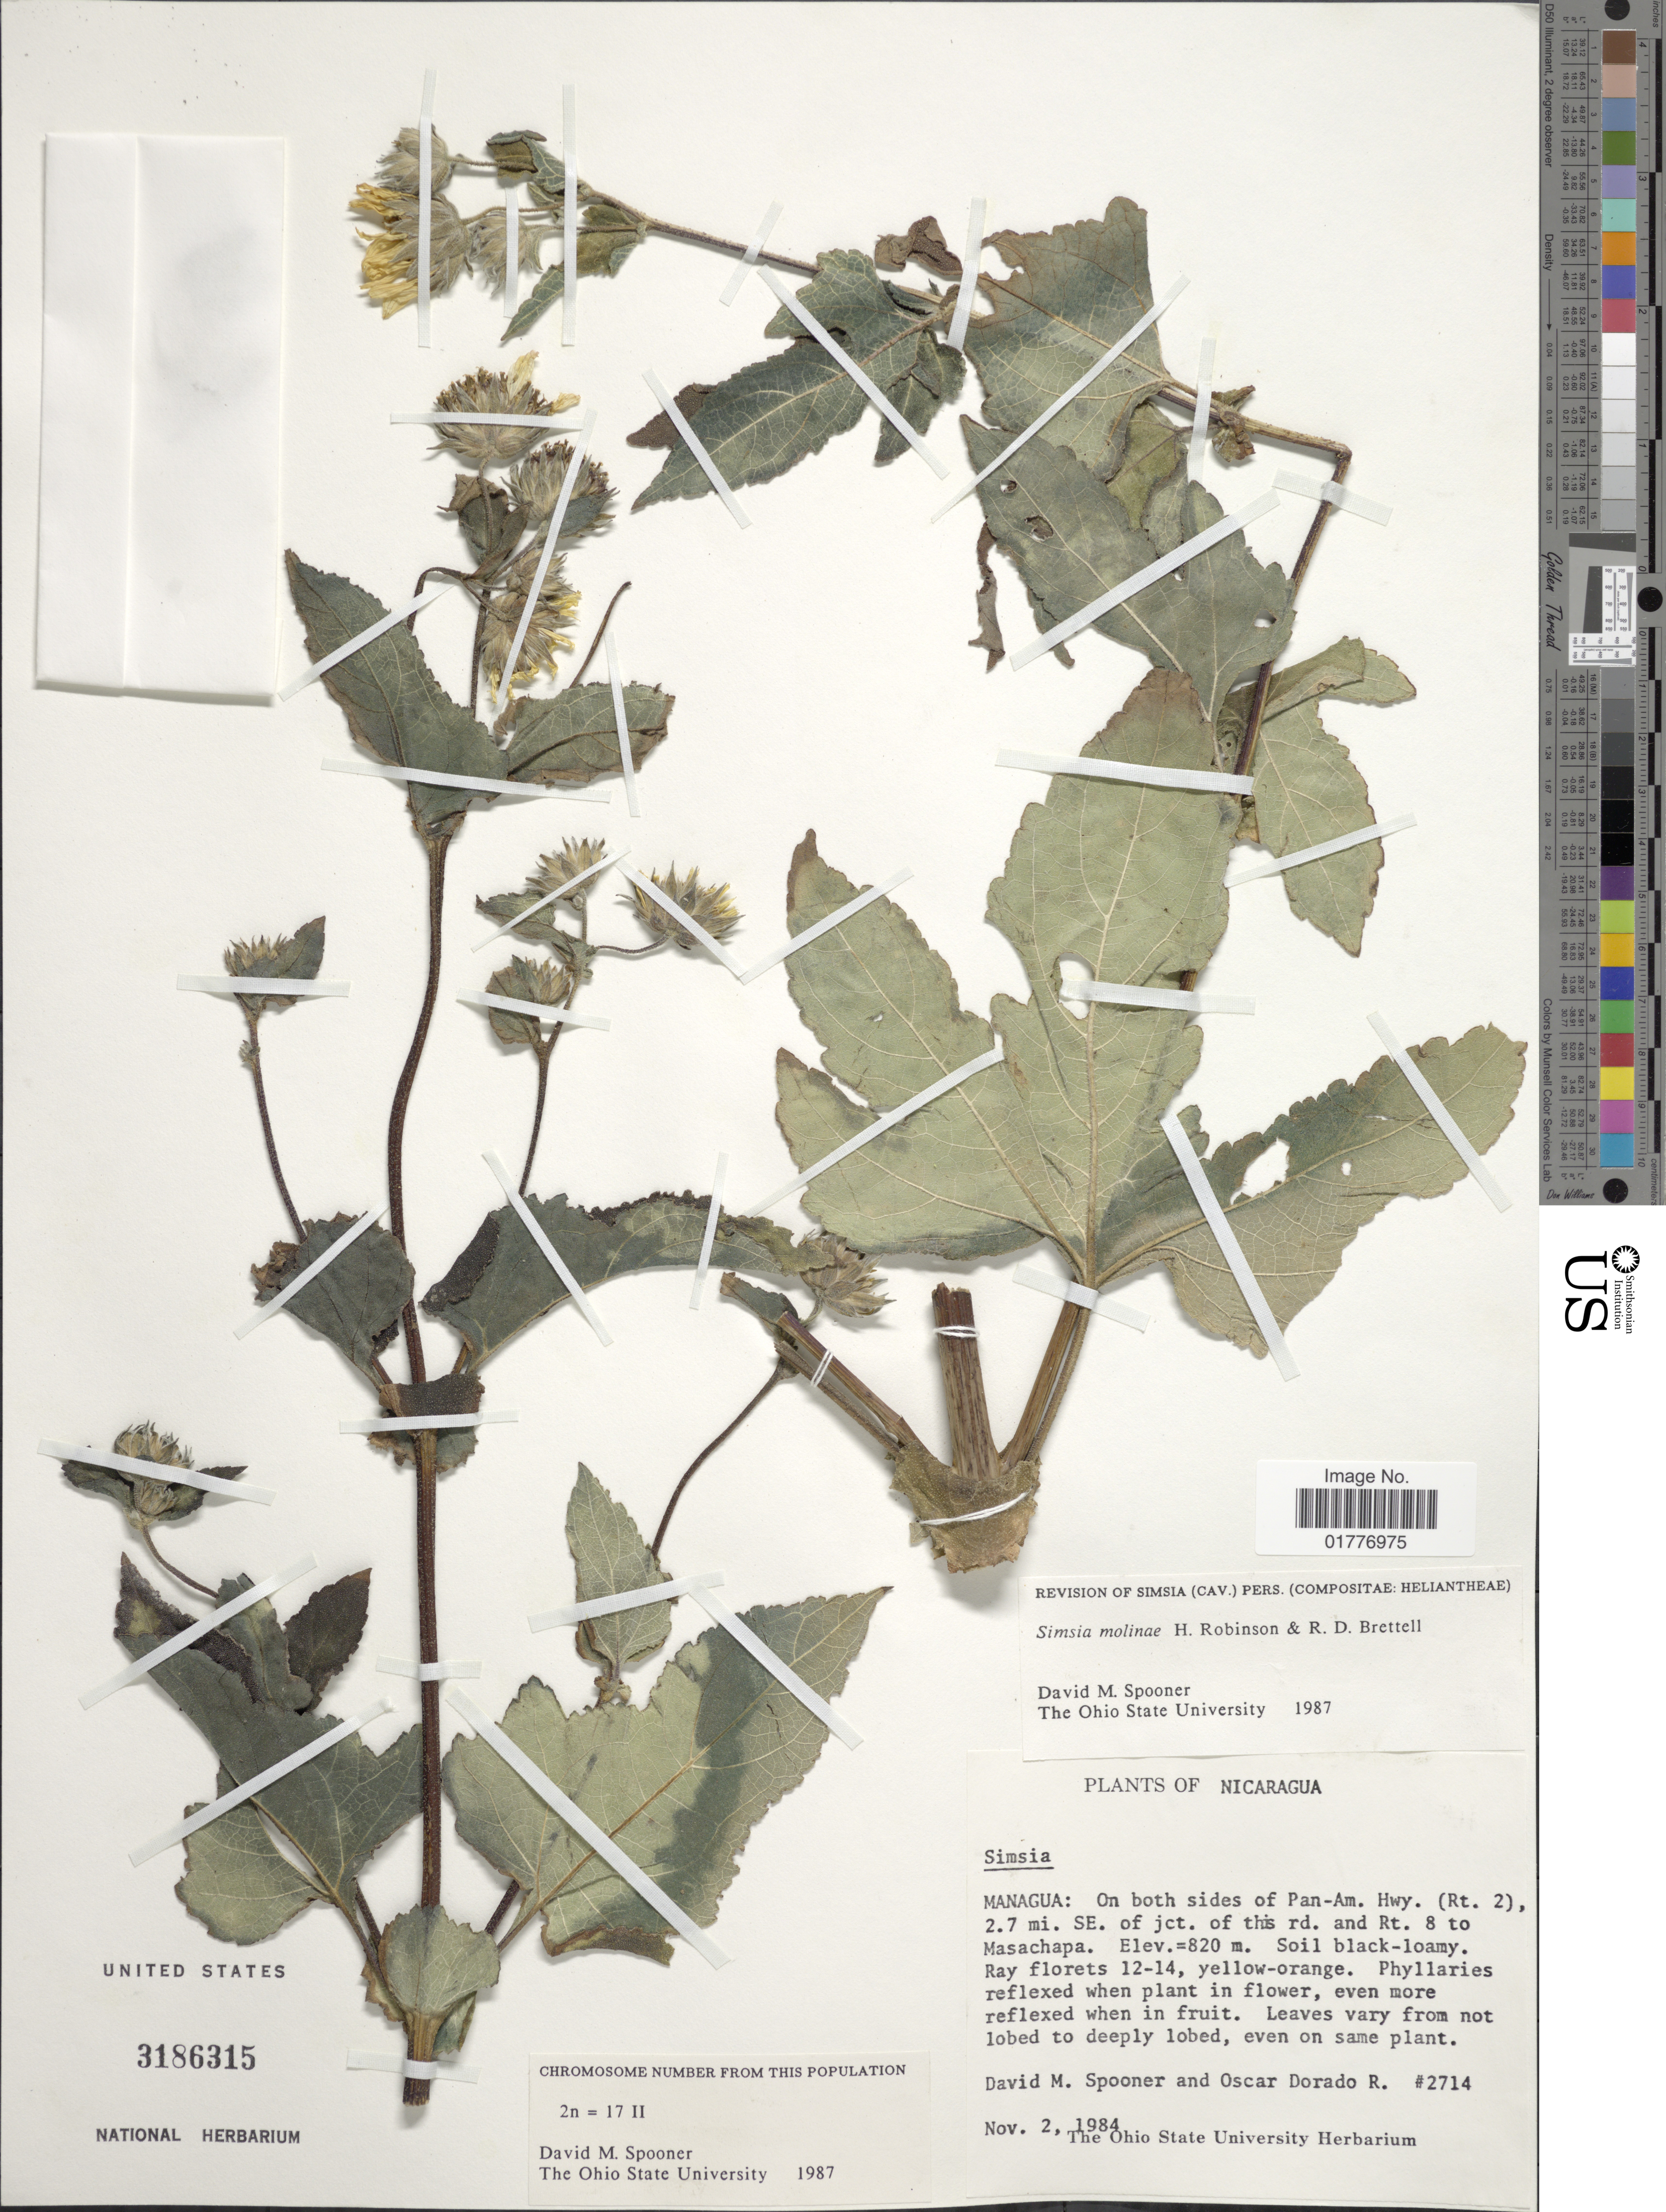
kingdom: Plantae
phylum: Tracheophyta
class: Magnoliopsida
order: Asterales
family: Asteraceae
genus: Simsia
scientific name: Simsia molinae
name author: H. Rob. & Brettell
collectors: D. Spooner & O. R. Dorado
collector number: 2714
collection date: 1984-11-02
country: Nicaragua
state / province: Managua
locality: Managua: On both sides of Pan-Am, Hwy. (Rt. 2), 2.7 mi. SE. of jct. of this rd. and RT. 8 to Masachapa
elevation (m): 820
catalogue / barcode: US 3186315